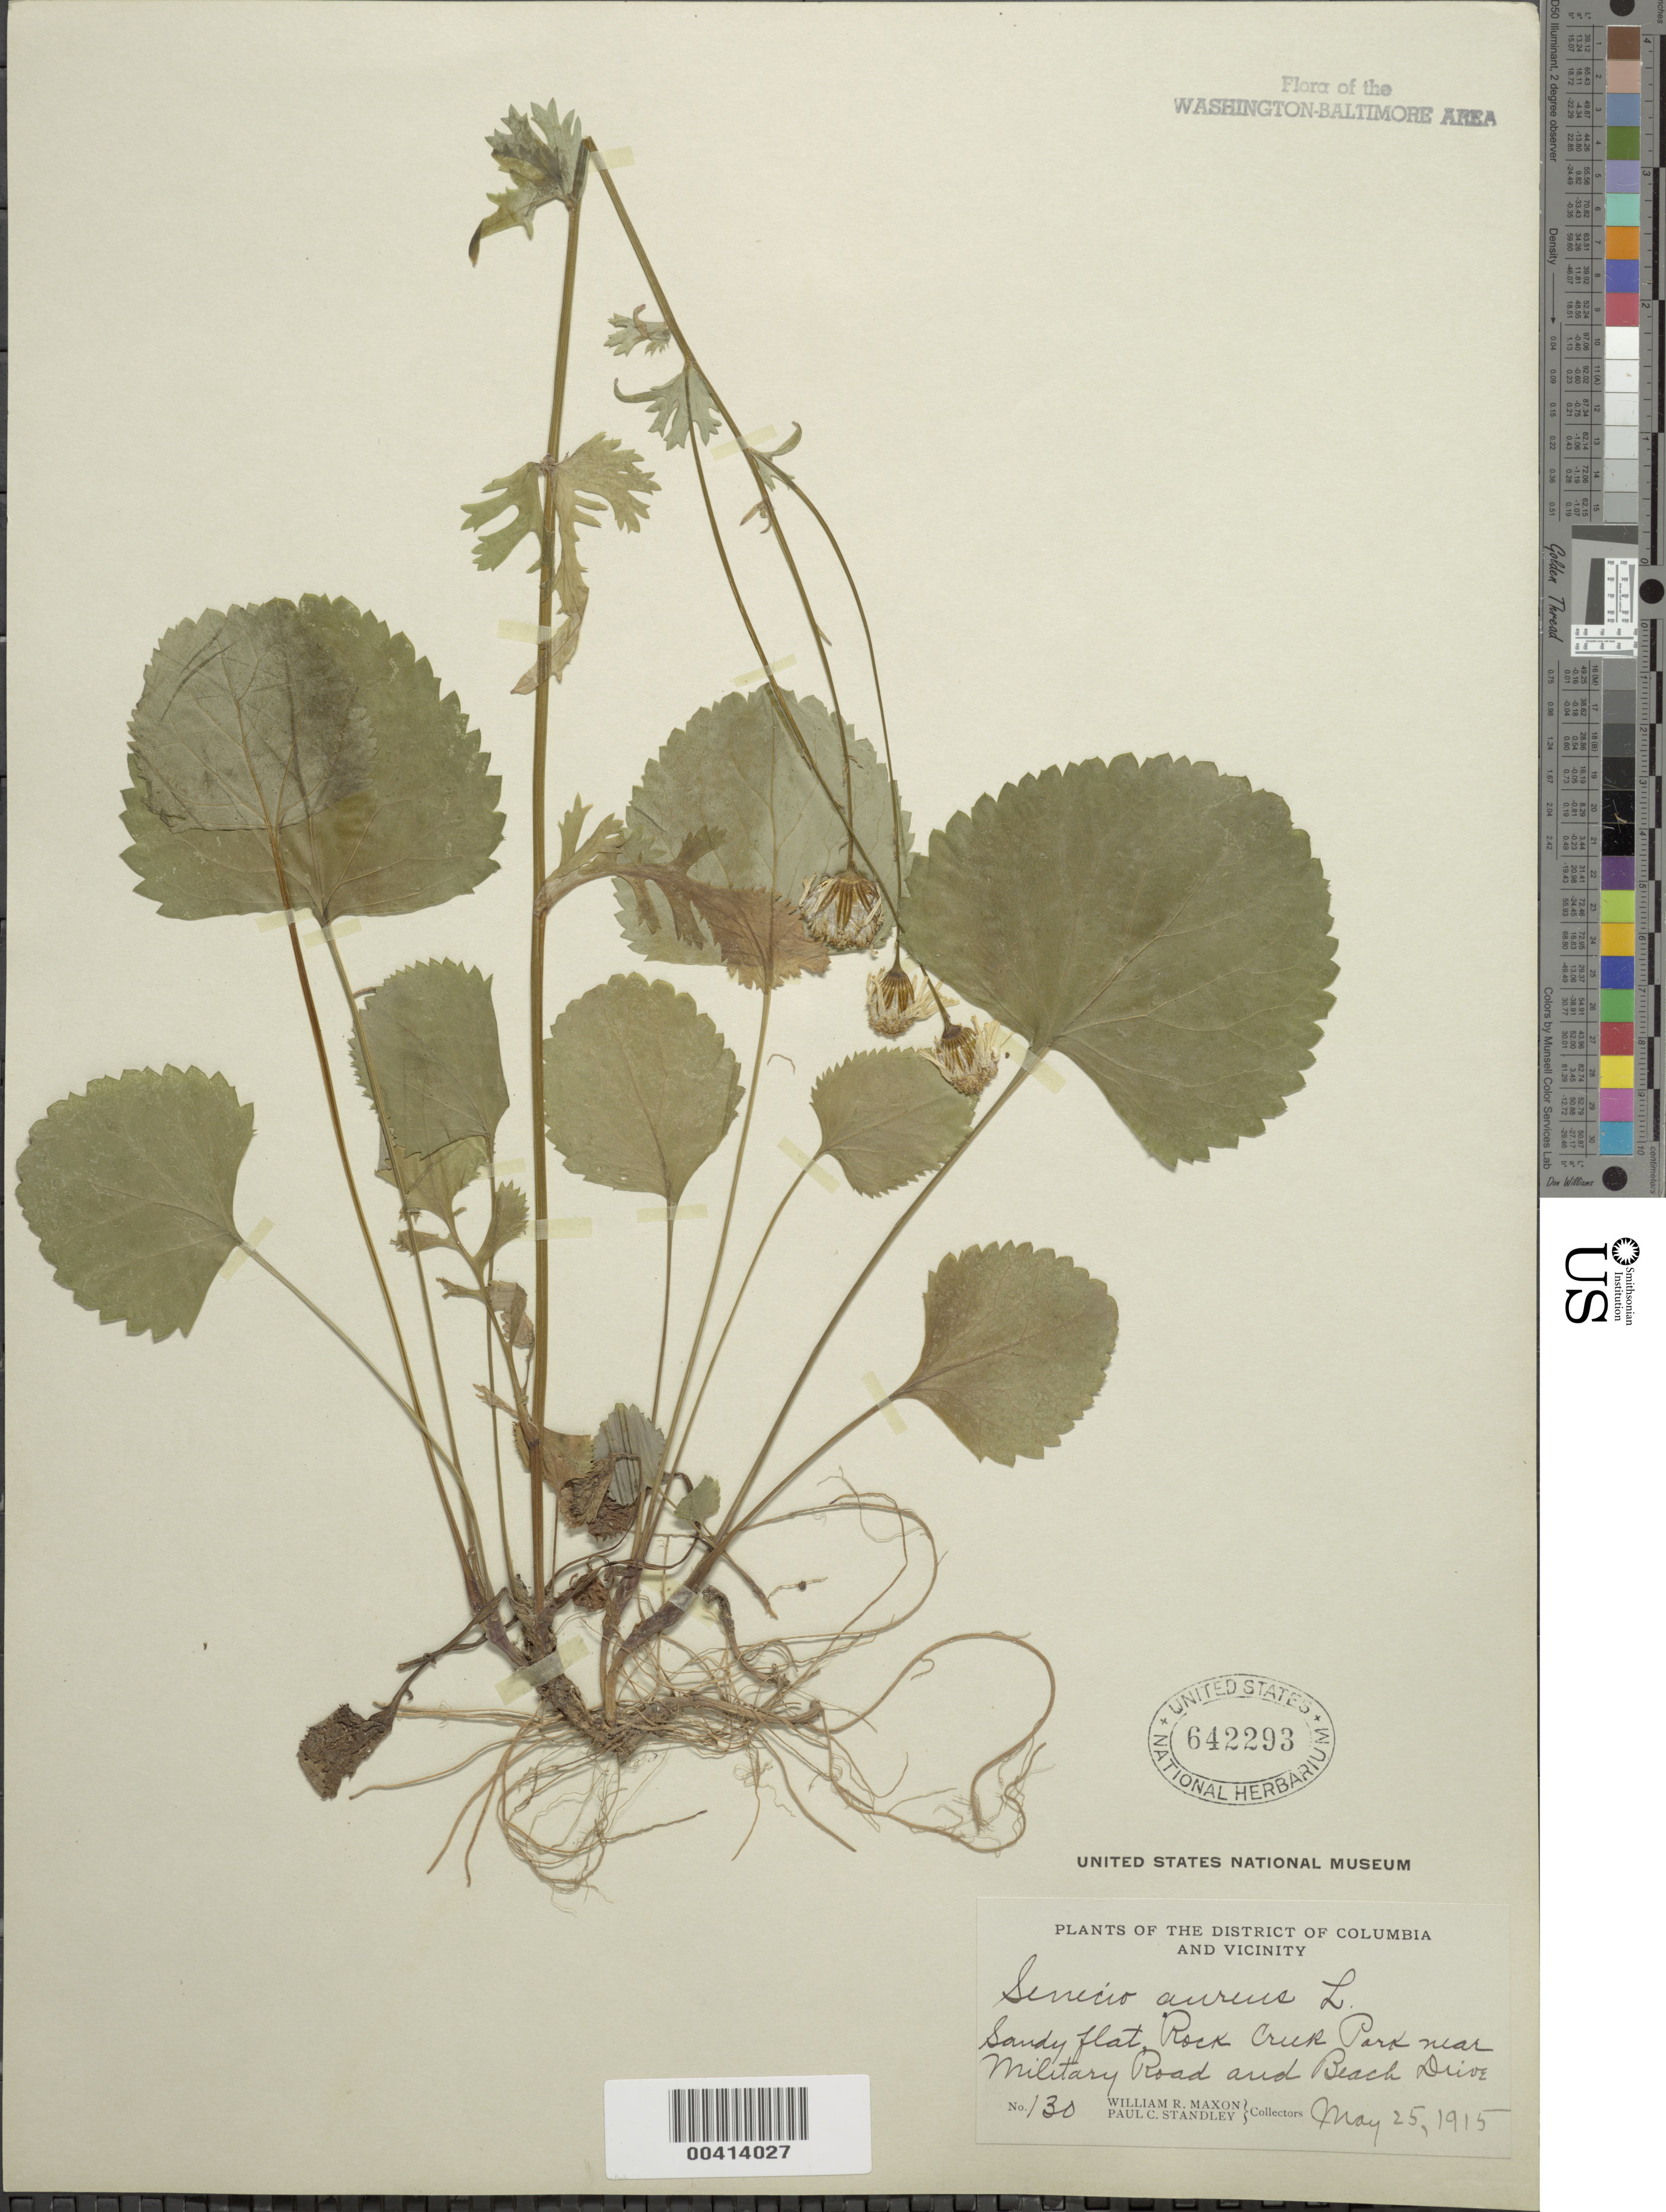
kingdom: Plantae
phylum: Tracheophyta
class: Magnoliopsida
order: Asterales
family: Asteraceae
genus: Packera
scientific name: Packera aurea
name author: (L.) Á. Löve & D. Löve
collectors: W. R. Maxon & P. C. Standley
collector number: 130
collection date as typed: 25 May 1915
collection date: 1915-05-25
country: United States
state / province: District of Columbia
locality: Rock Creek Park near Military Rd. and Beach Dr. Rock Creek Park & vicinity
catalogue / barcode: US 642293